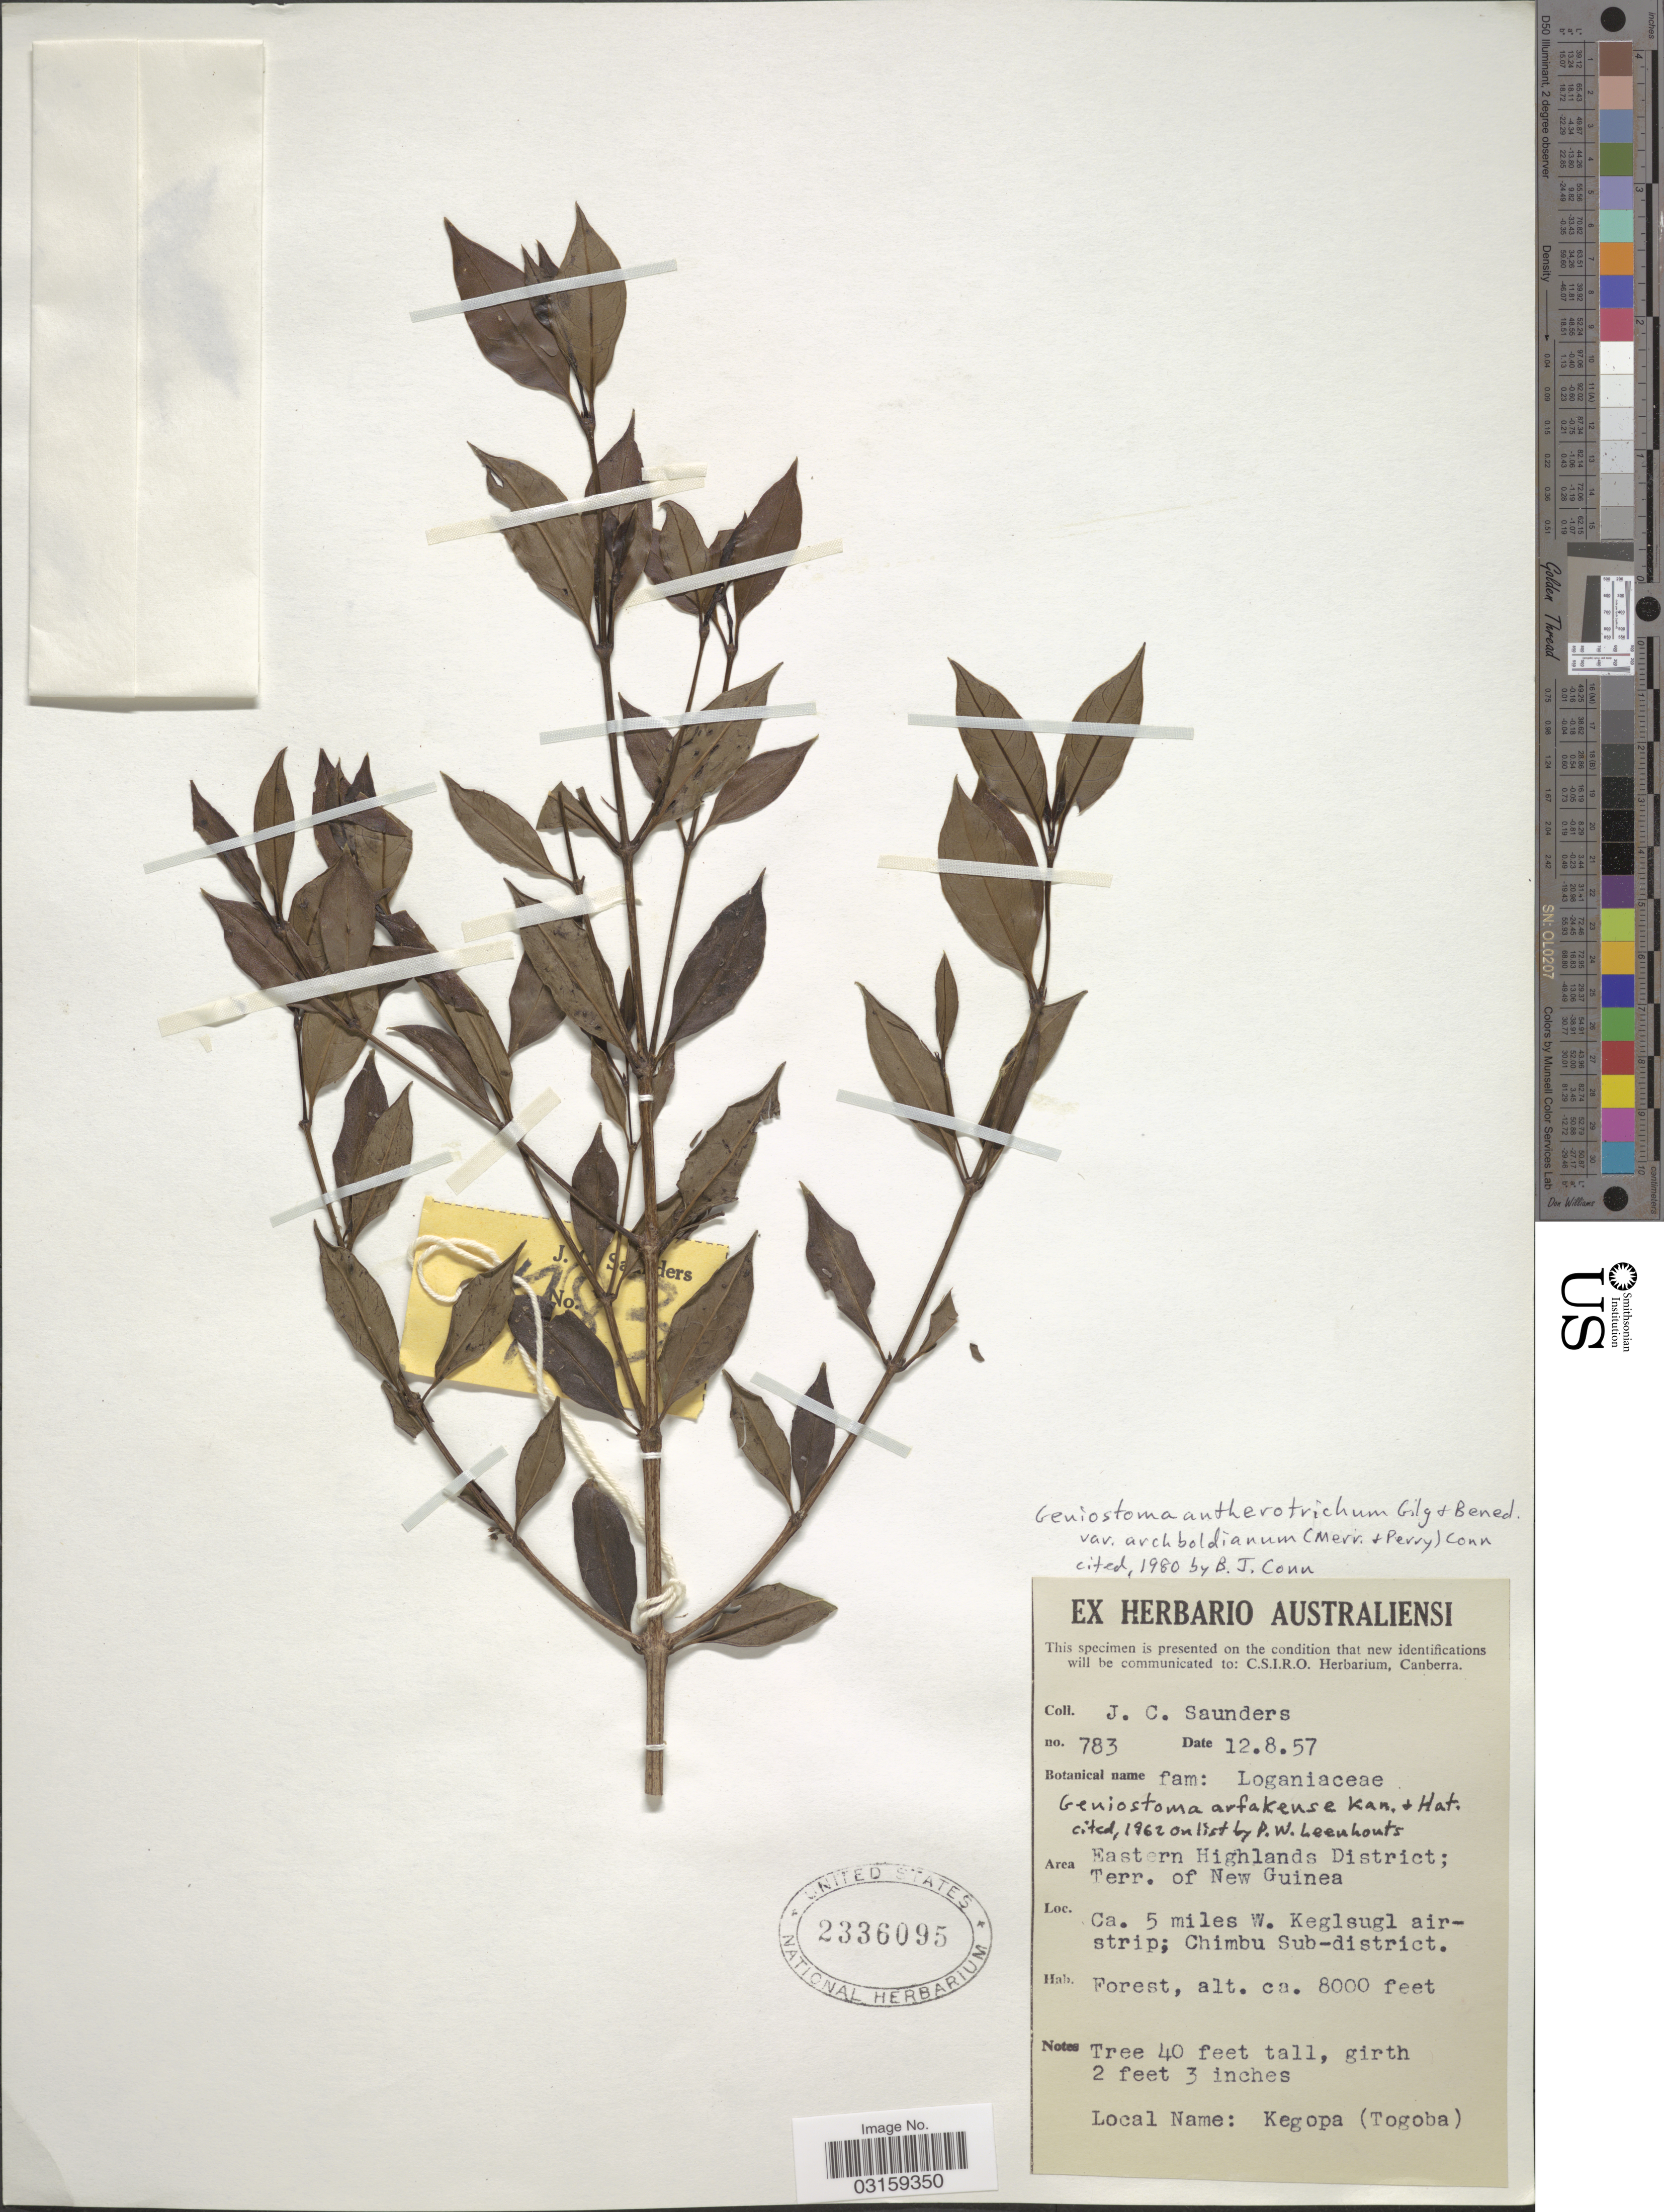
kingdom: Plantae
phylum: Tracheophyta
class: Magnoliopsida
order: Gentianales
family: Loganiaceae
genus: Geniostoma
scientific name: Geniostoma antherotrichum var. archboldianum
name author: (Merr. & L.M. Perry) B.J. Conn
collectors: J. C. Saunders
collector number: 783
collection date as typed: Transcribed d/m/y: 12/8/57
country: Papua New Guinea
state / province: Chimbu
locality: Area Eastern Highlands District; Terr. of New Guinea. Ca. 5 miles W. Keglsugl airstrip; Chimbu Sub-district.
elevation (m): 2438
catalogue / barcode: US 2336095